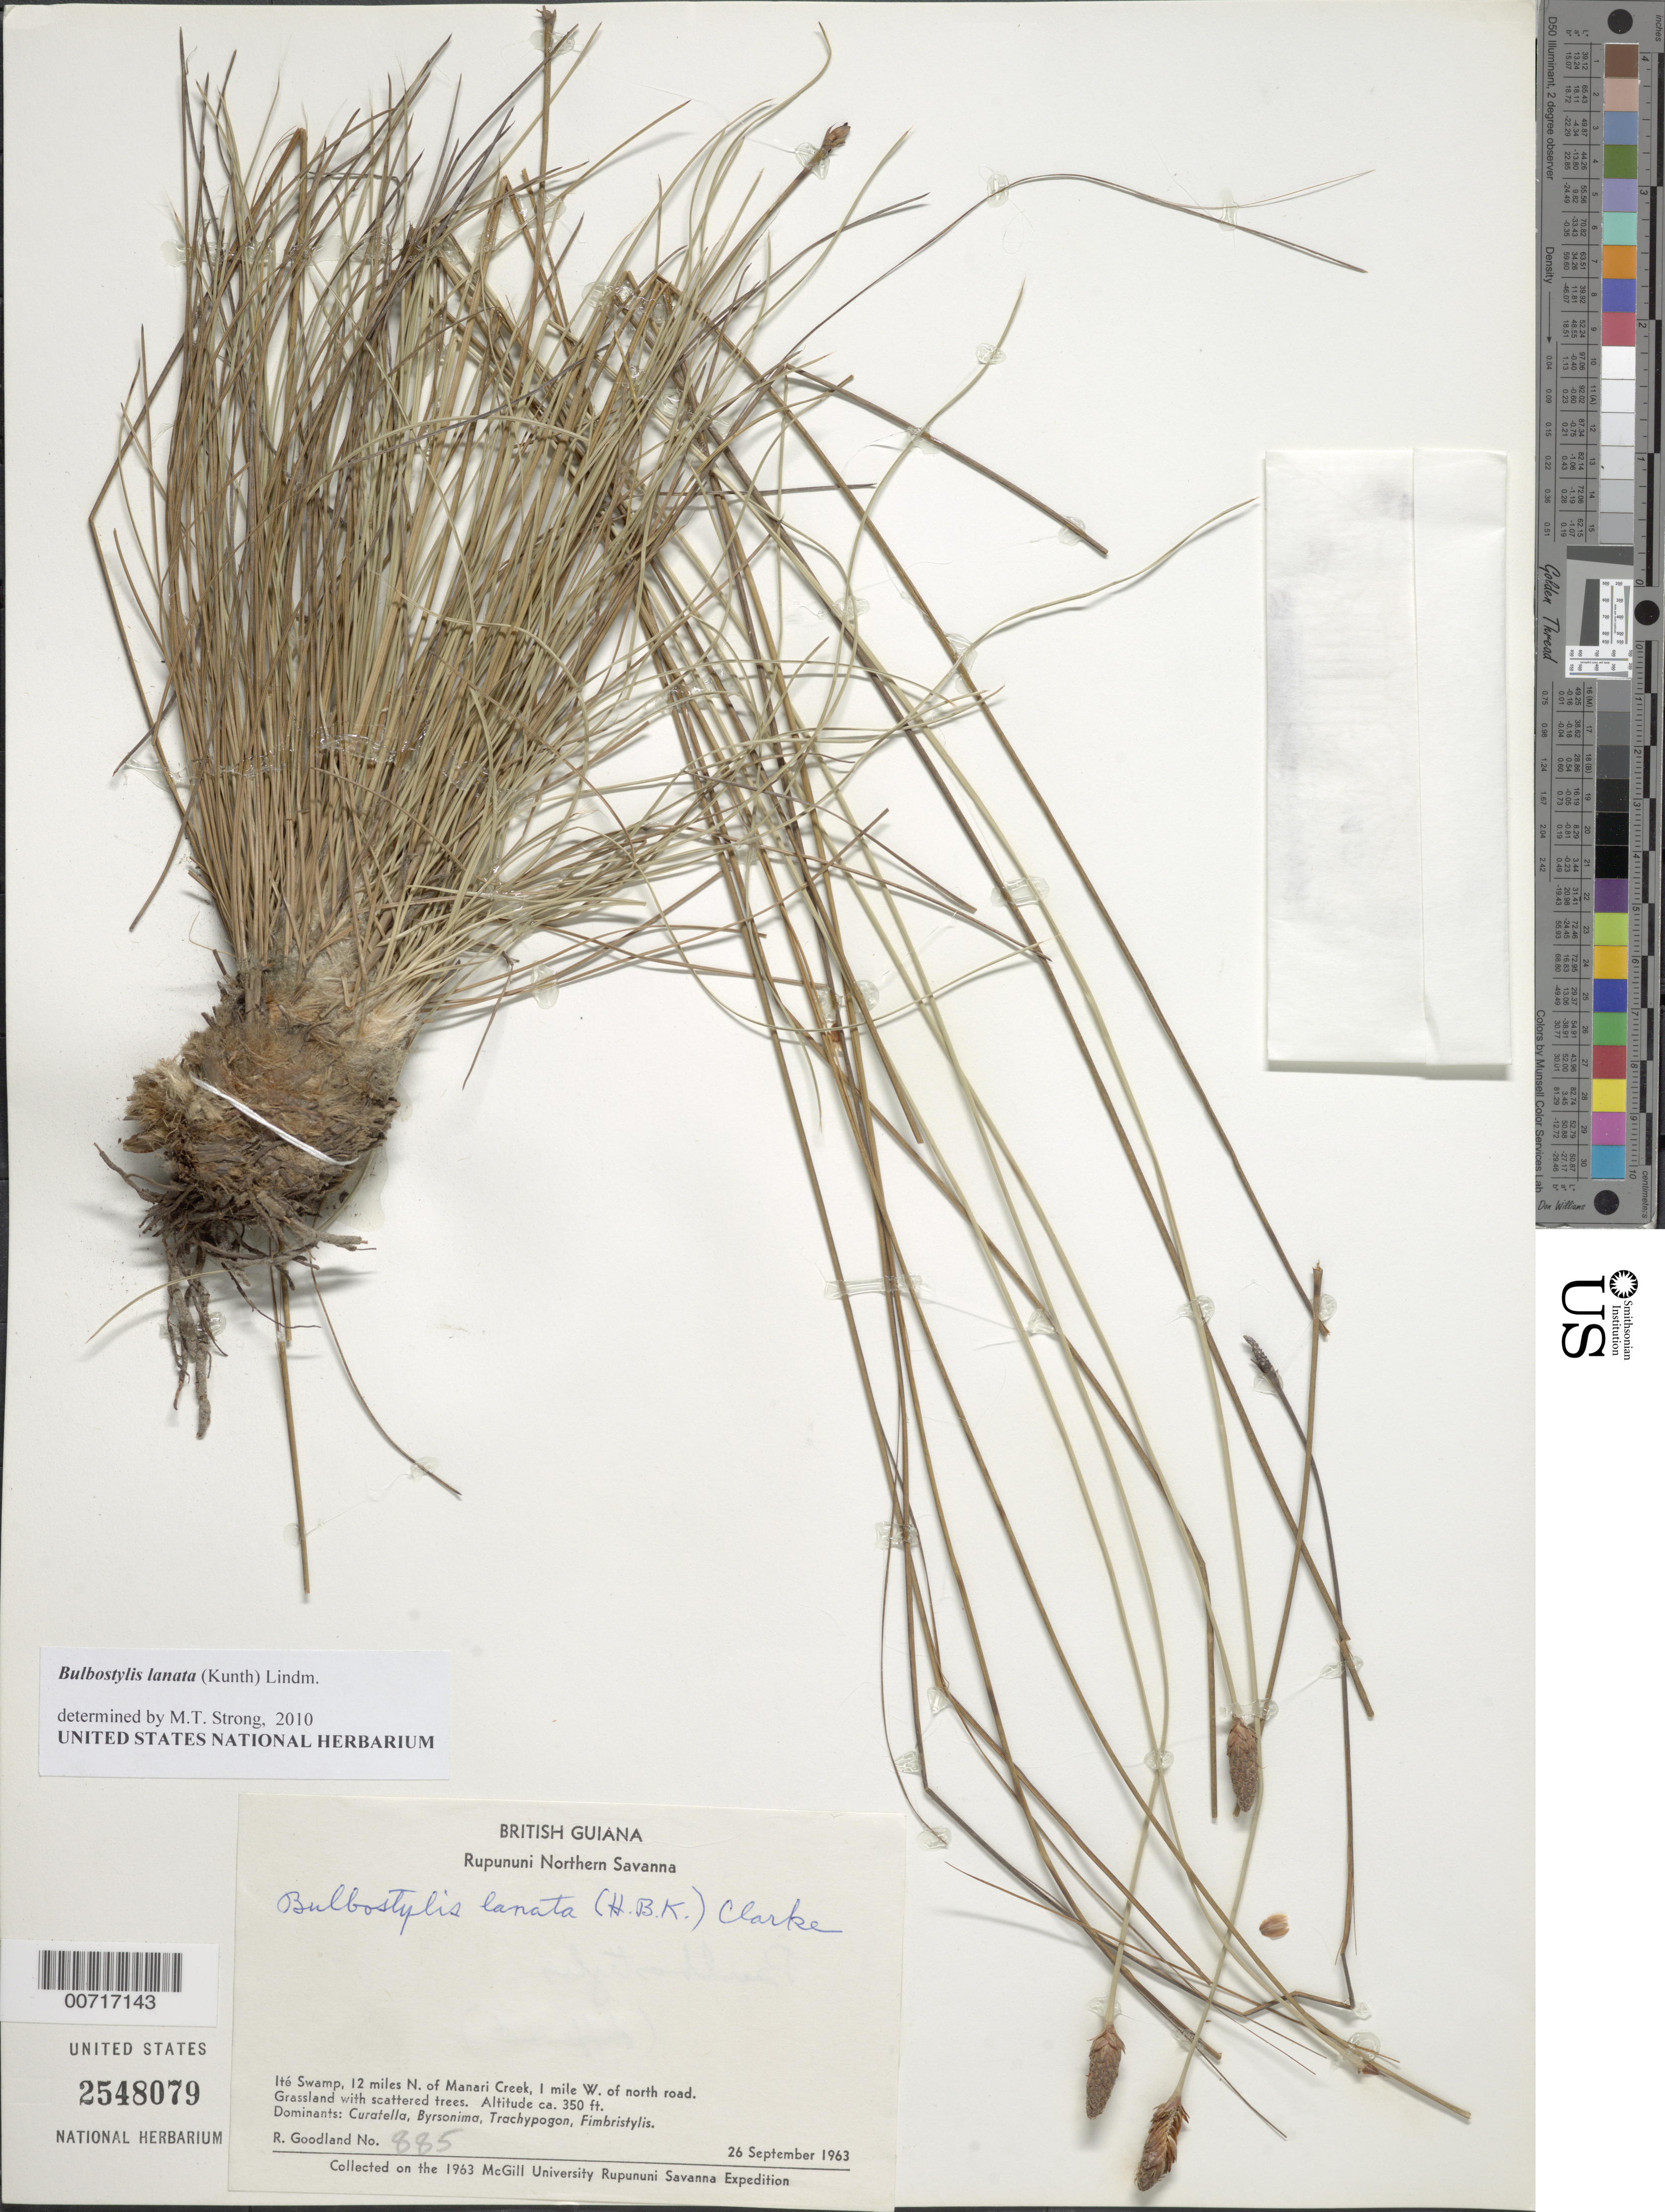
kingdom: Plantae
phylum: Tracheophyta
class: Liliopsida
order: Poales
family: Cyperaceae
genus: Bulbostylis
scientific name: Bulbostylis lanata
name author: (Kunth) Lindm.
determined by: Strong, M. T., (US), Smithsonian Institution - National Museum of Natural History (UNITED STATES)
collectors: R. Goodland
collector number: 885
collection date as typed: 26-Sep-63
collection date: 1963-09-26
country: Guyana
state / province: U. Takutu-U. Essequibo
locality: Rupununi Northern Savanna, Manari Creek, 12 mi. N of; 1 mi. W of North Road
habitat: Grassland with scattered trees. Dominants: Curatella, Byrsonima, Trachypogon, Fimbristylis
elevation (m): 107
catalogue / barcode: US 2548079